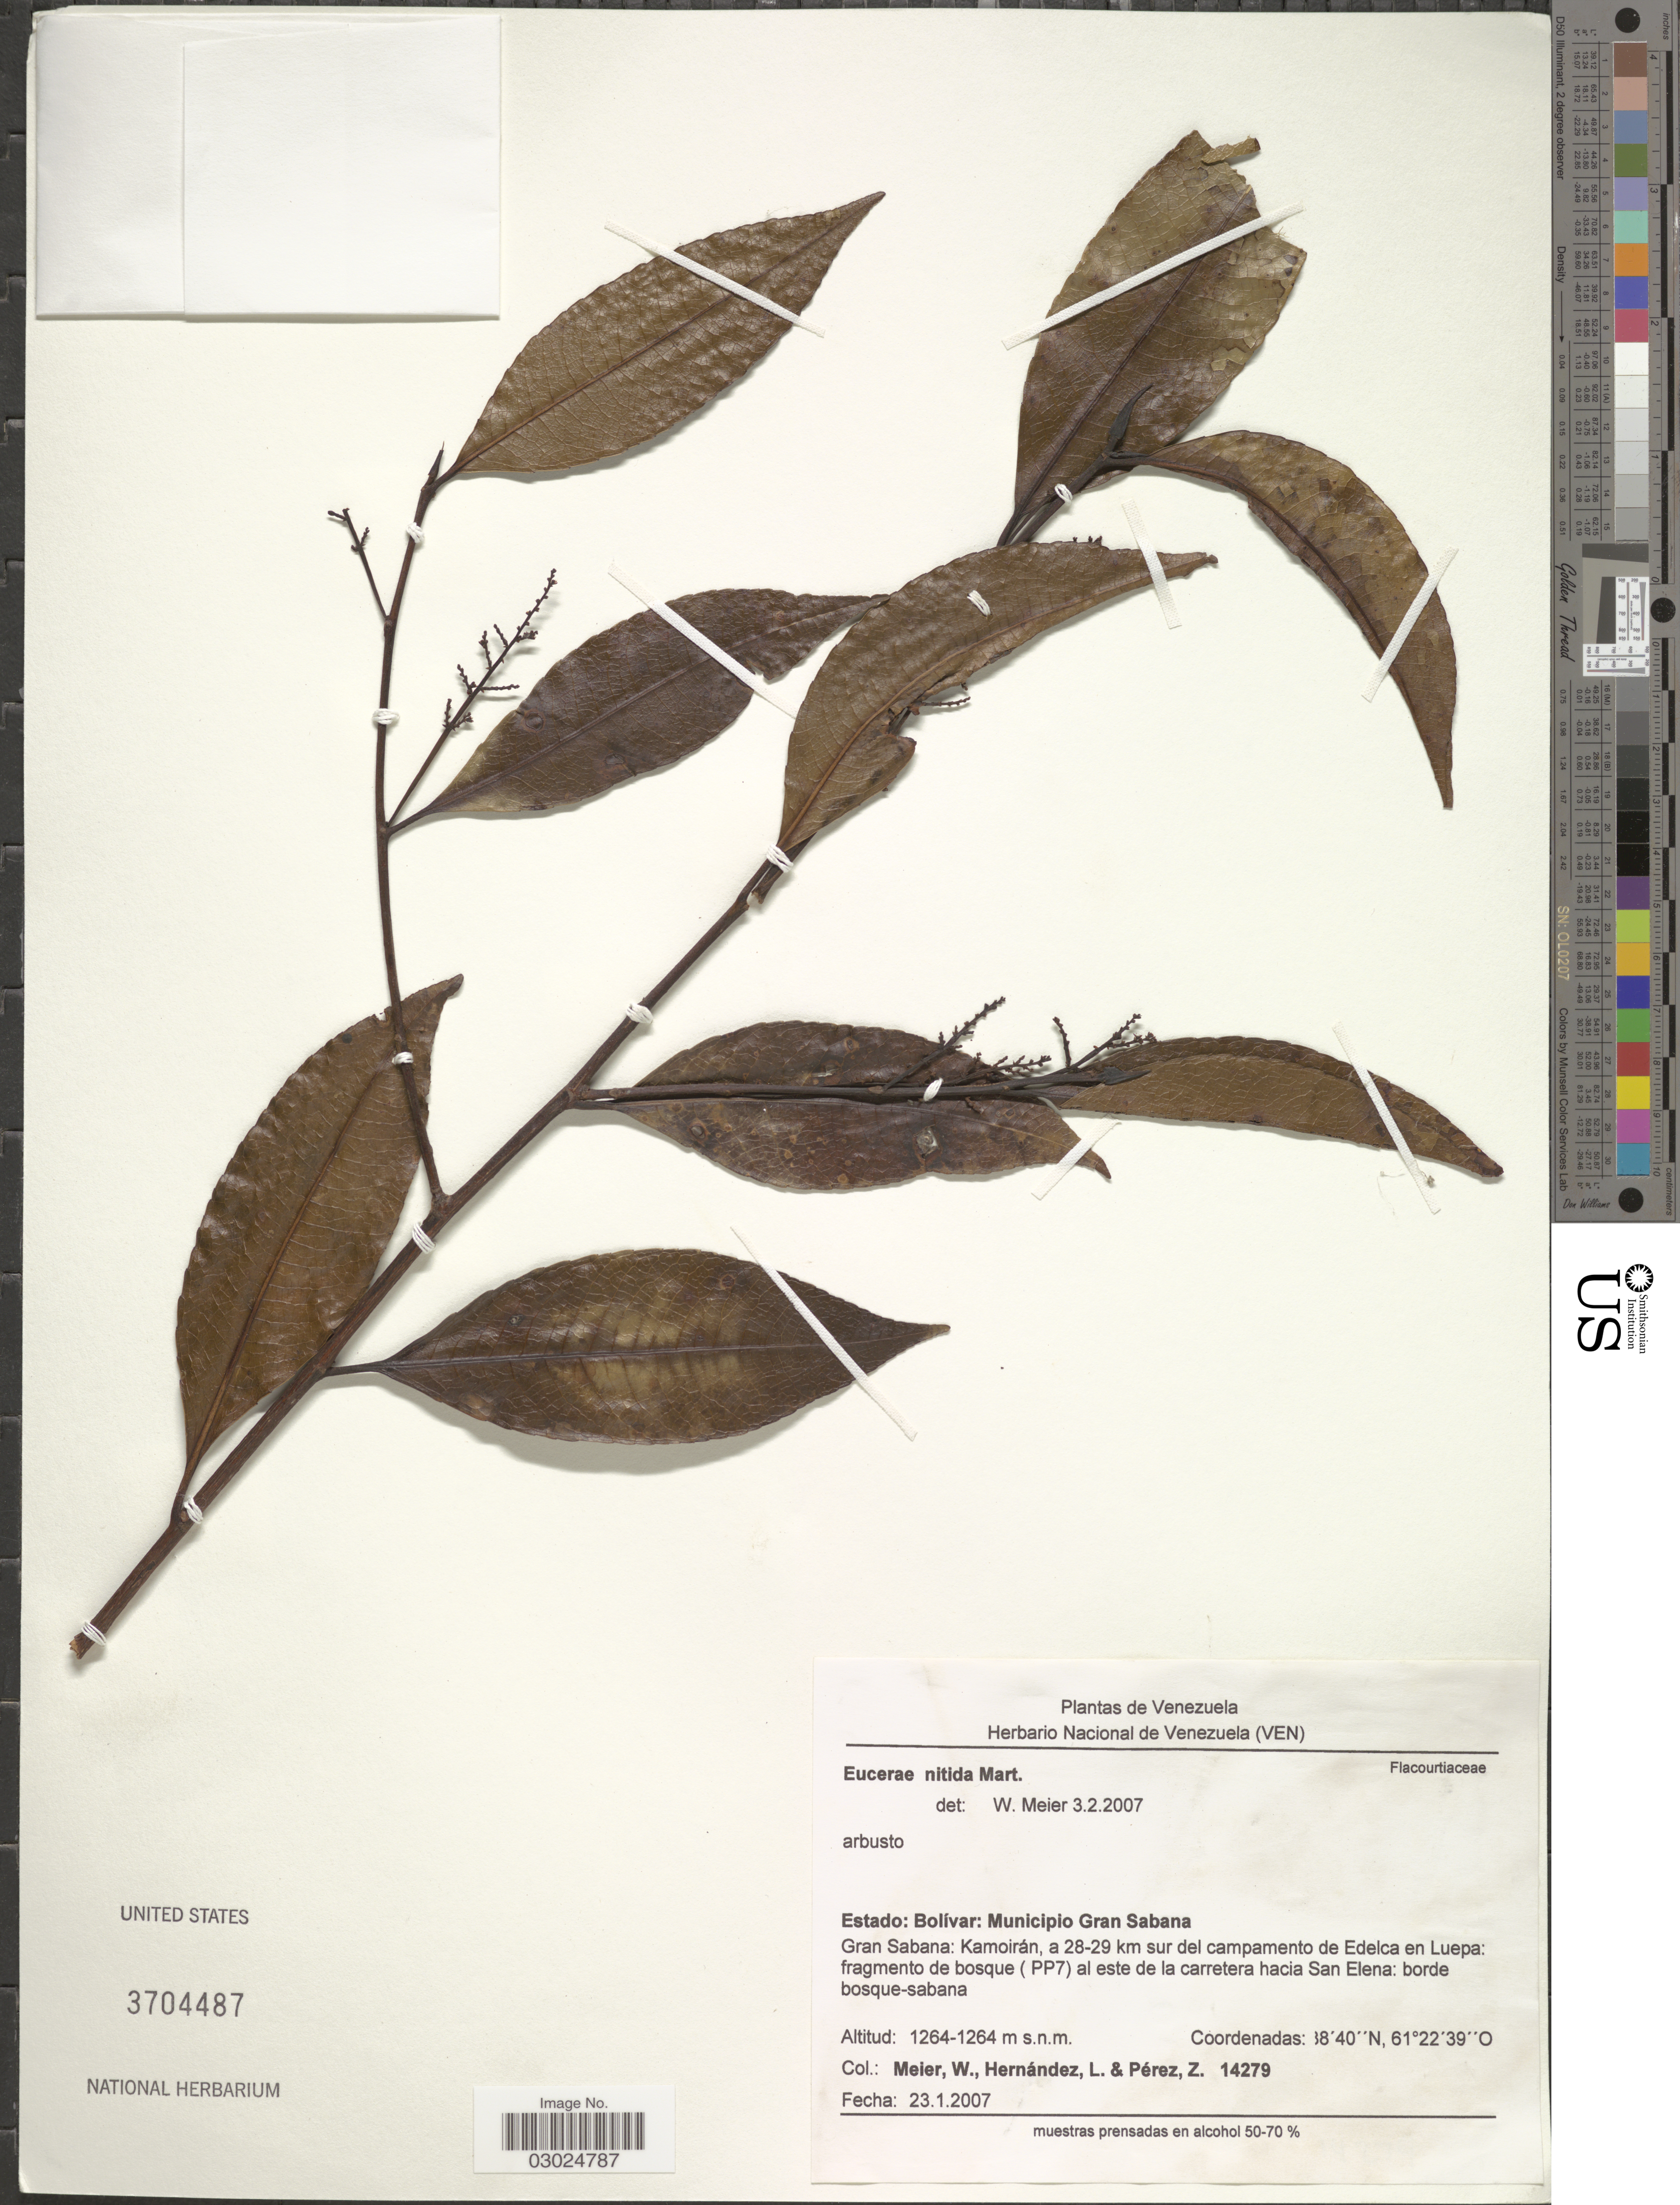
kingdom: Plantae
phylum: Tracheophyta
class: Magnoliopsida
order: Malpighiales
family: Salicaceae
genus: Casearia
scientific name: Casearia euceraea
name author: Mestier et al.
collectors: W. Meier, L. Hernández & Z. Perez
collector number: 14279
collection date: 2007-01-23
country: Venezuela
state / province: Bolivar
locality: Municipio Gran Sabana, Gran Sabana: Kamoirán, a 28-29 km sur del campamento de Edelca en Luepa: fragmento de bosque (PP7) al este de la carretera hacia San Elena.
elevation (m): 1264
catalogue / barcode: US 3704487